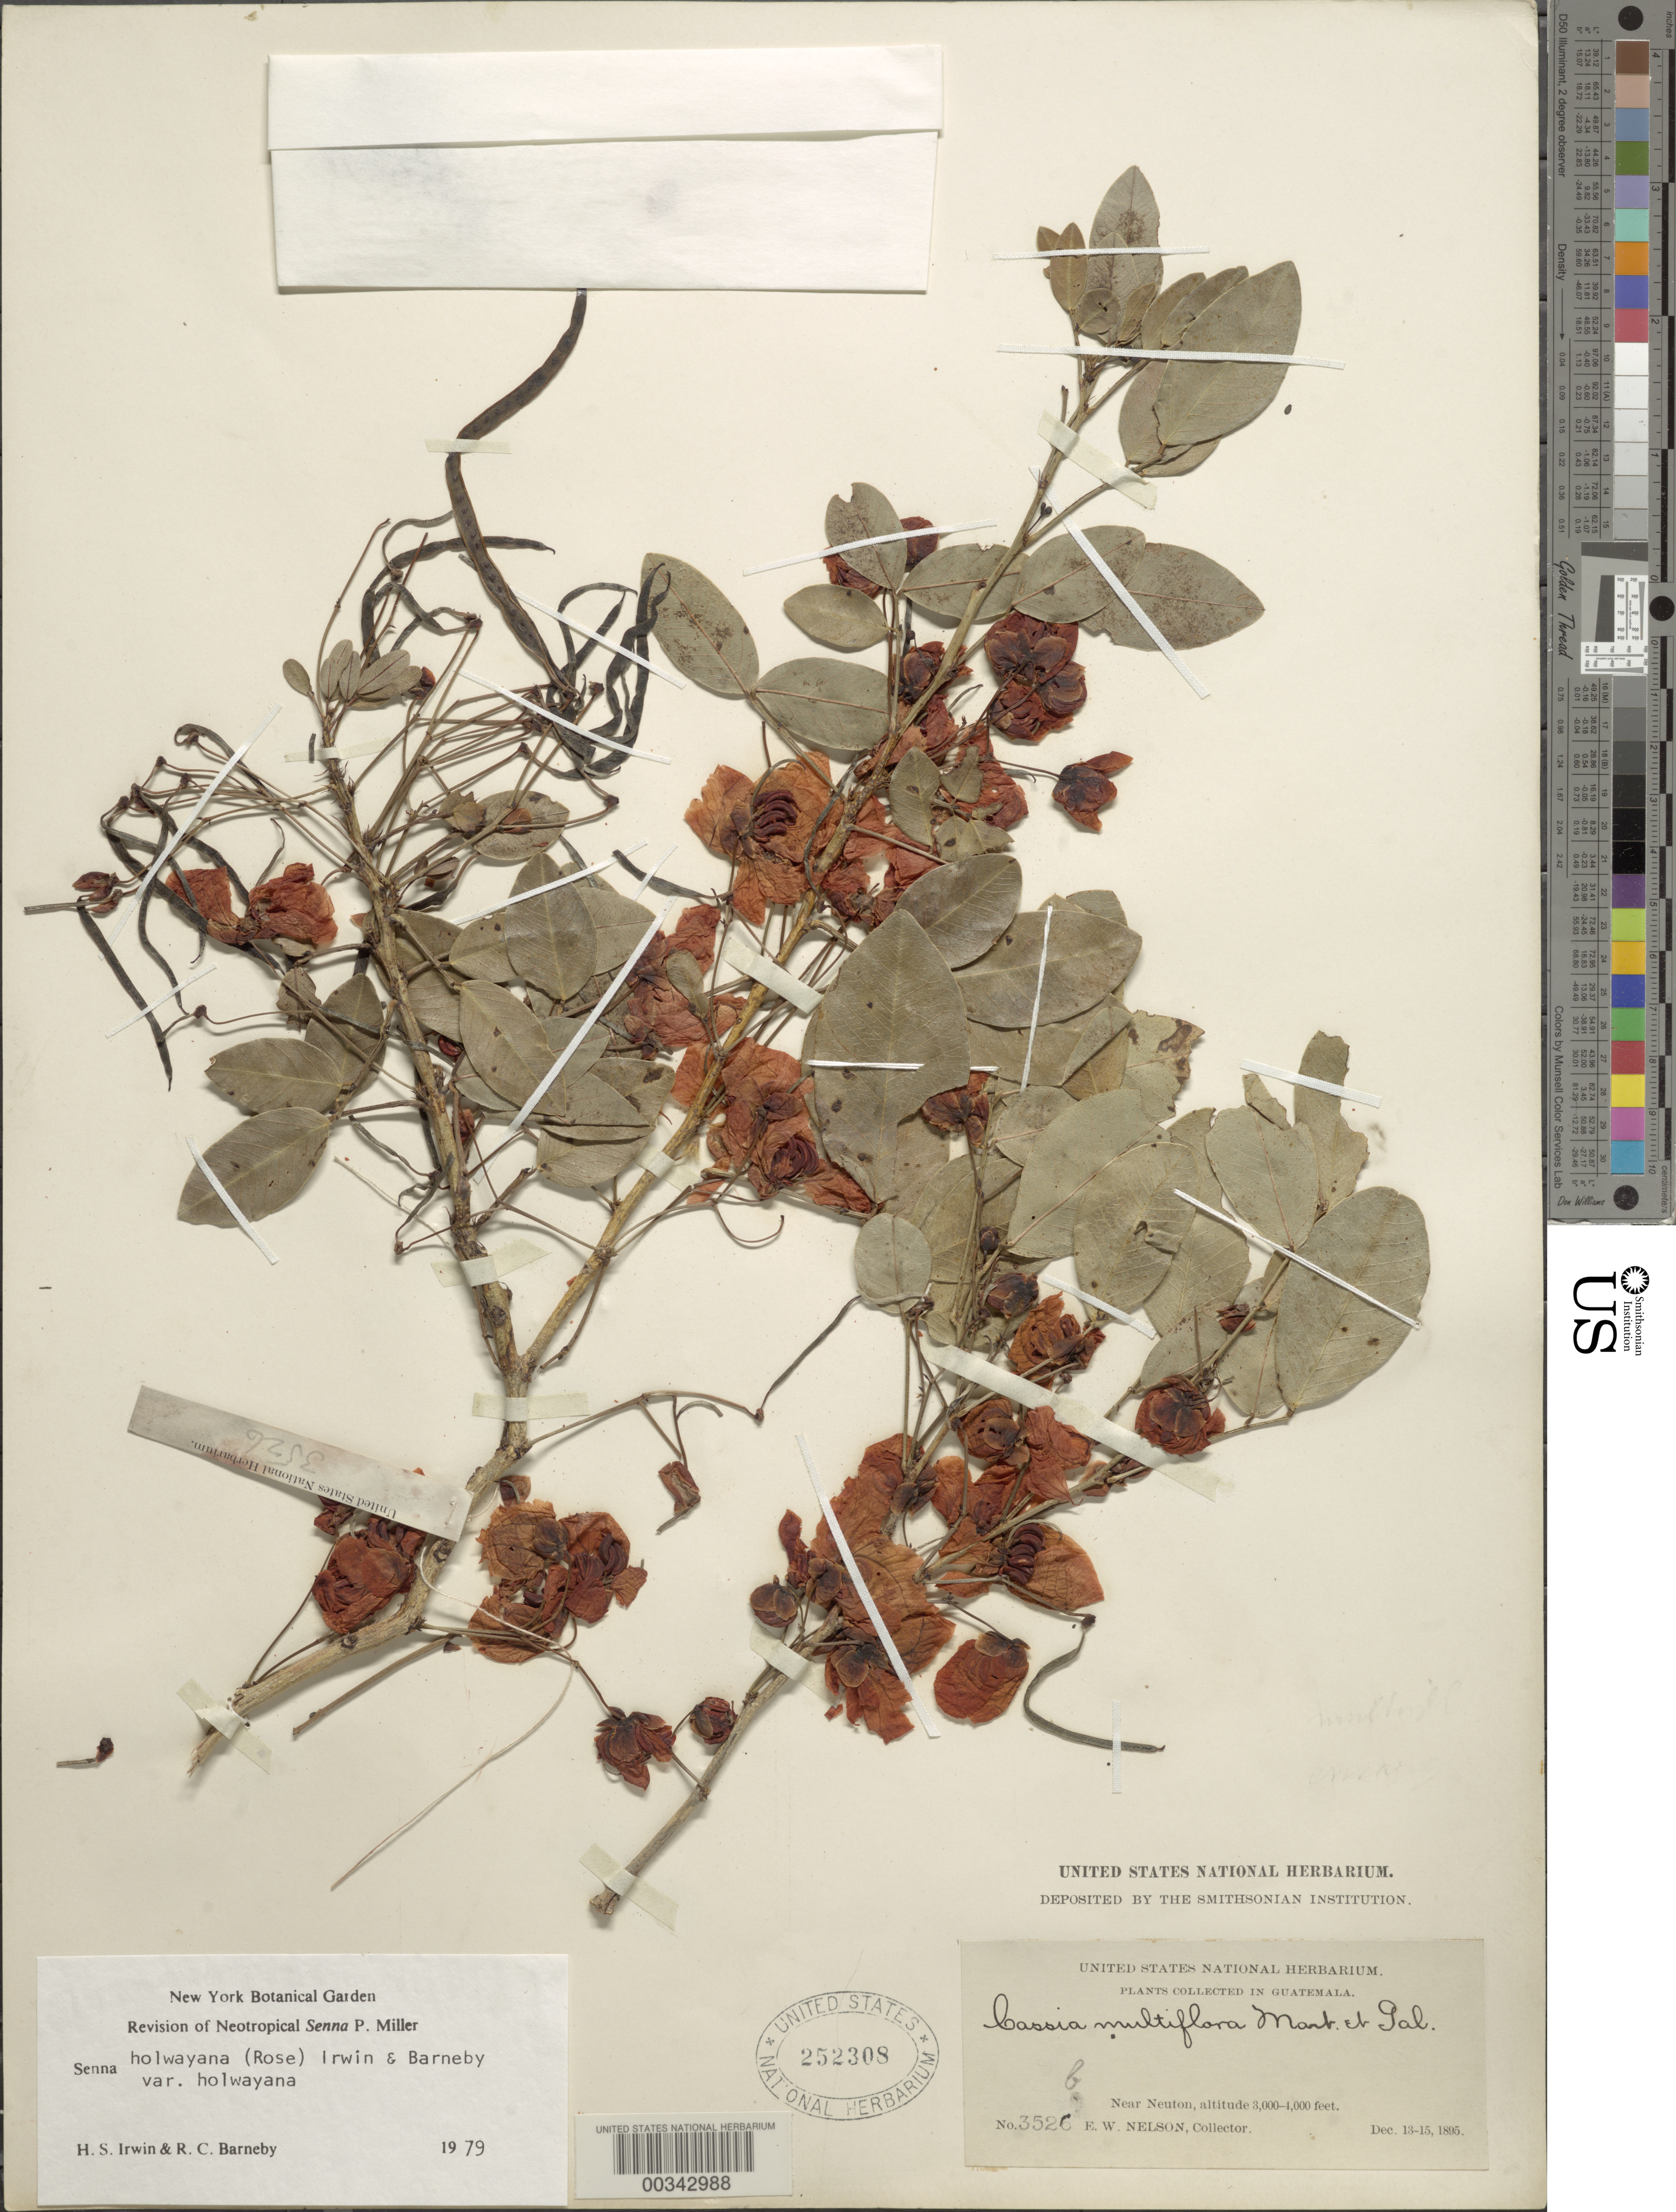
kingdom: Plantae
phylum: Tracheophyta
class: Magnoliopsida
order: Fabales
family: Fabaceae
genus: Senna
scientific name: Senna holwayana var. holwayana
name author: (Rose) H.S. Irwin & Barneby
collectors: E. W. Nelson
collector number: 3526b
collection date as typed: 13 Dec 1895 to 15 Dec 1895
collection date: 1895-12-13/1895-12-15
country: Guatemala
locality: Near neuton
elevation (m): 914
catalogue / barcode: US 252308